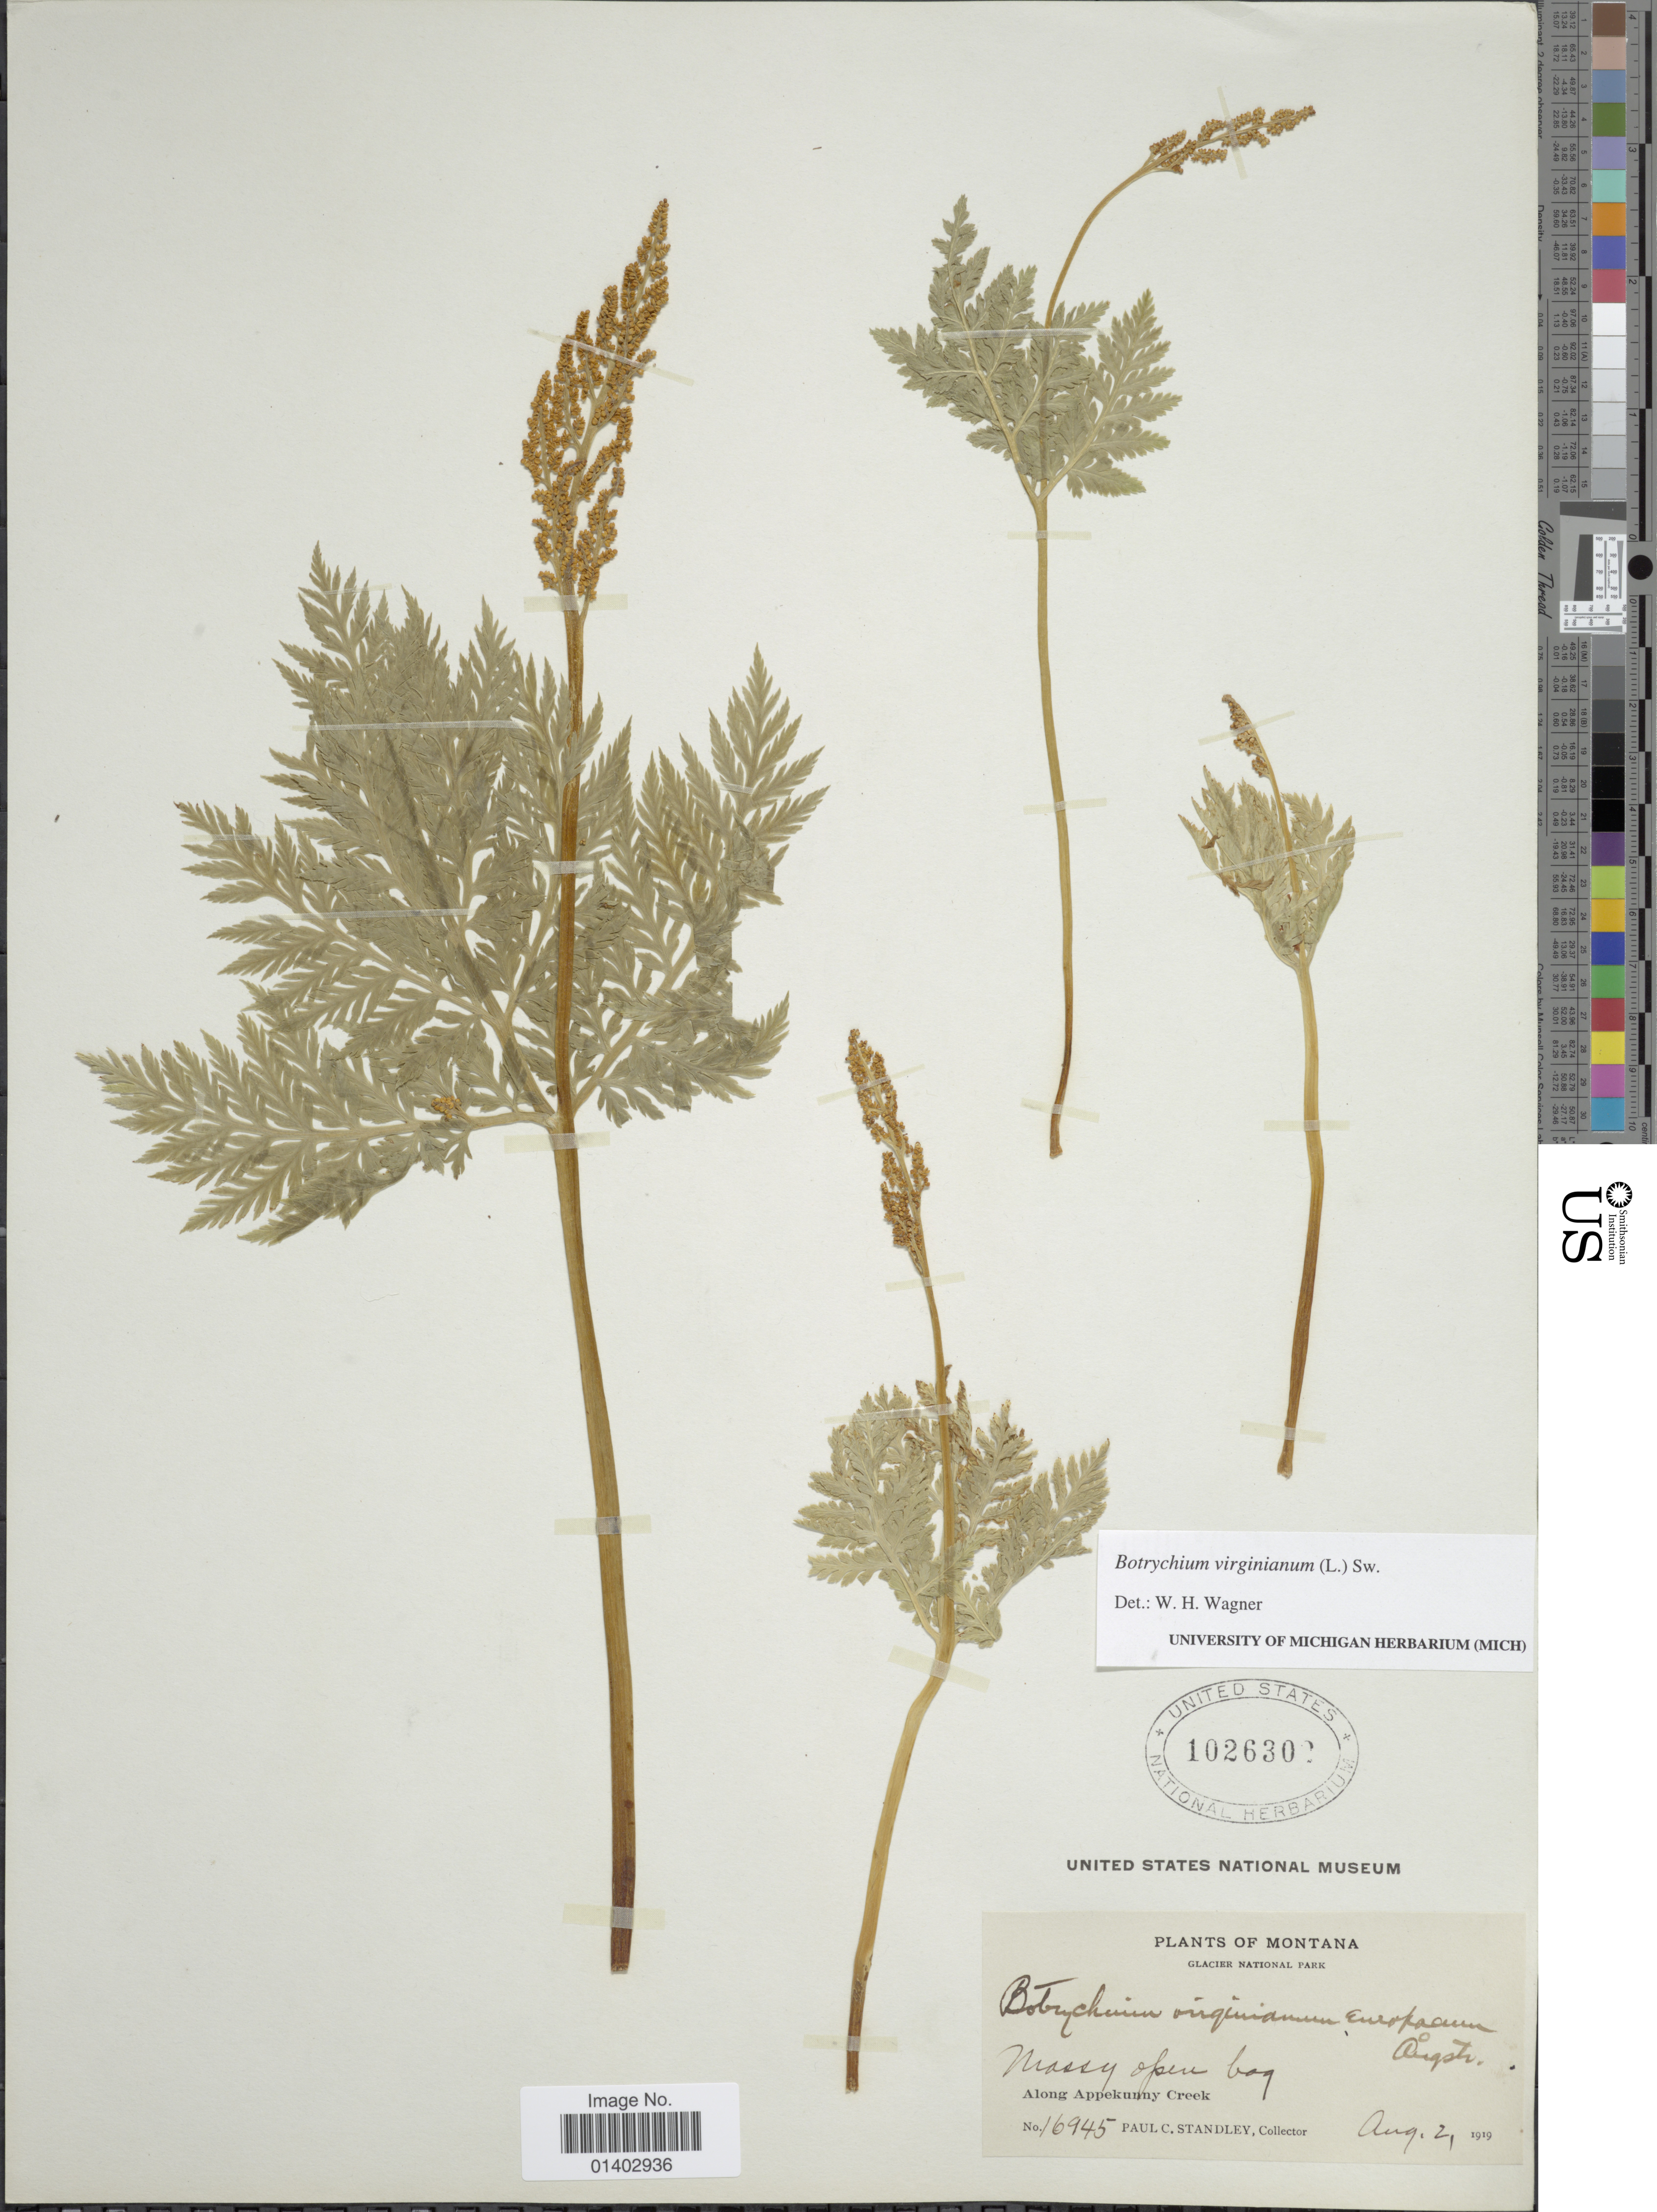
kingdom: Plantae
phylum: Tracheophyta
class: Polypodiopsida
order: Ophioglossales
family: Ophioglossaceae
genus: Botrychium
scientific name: Botrychium virginianum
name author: (L.) Sw.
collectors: P. C. Standley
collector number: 16945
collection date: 1919-08-02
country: United States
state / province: Montana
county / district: Glacier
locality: Glacier National Park, along Appekunny Creek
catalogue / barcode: US 1026302